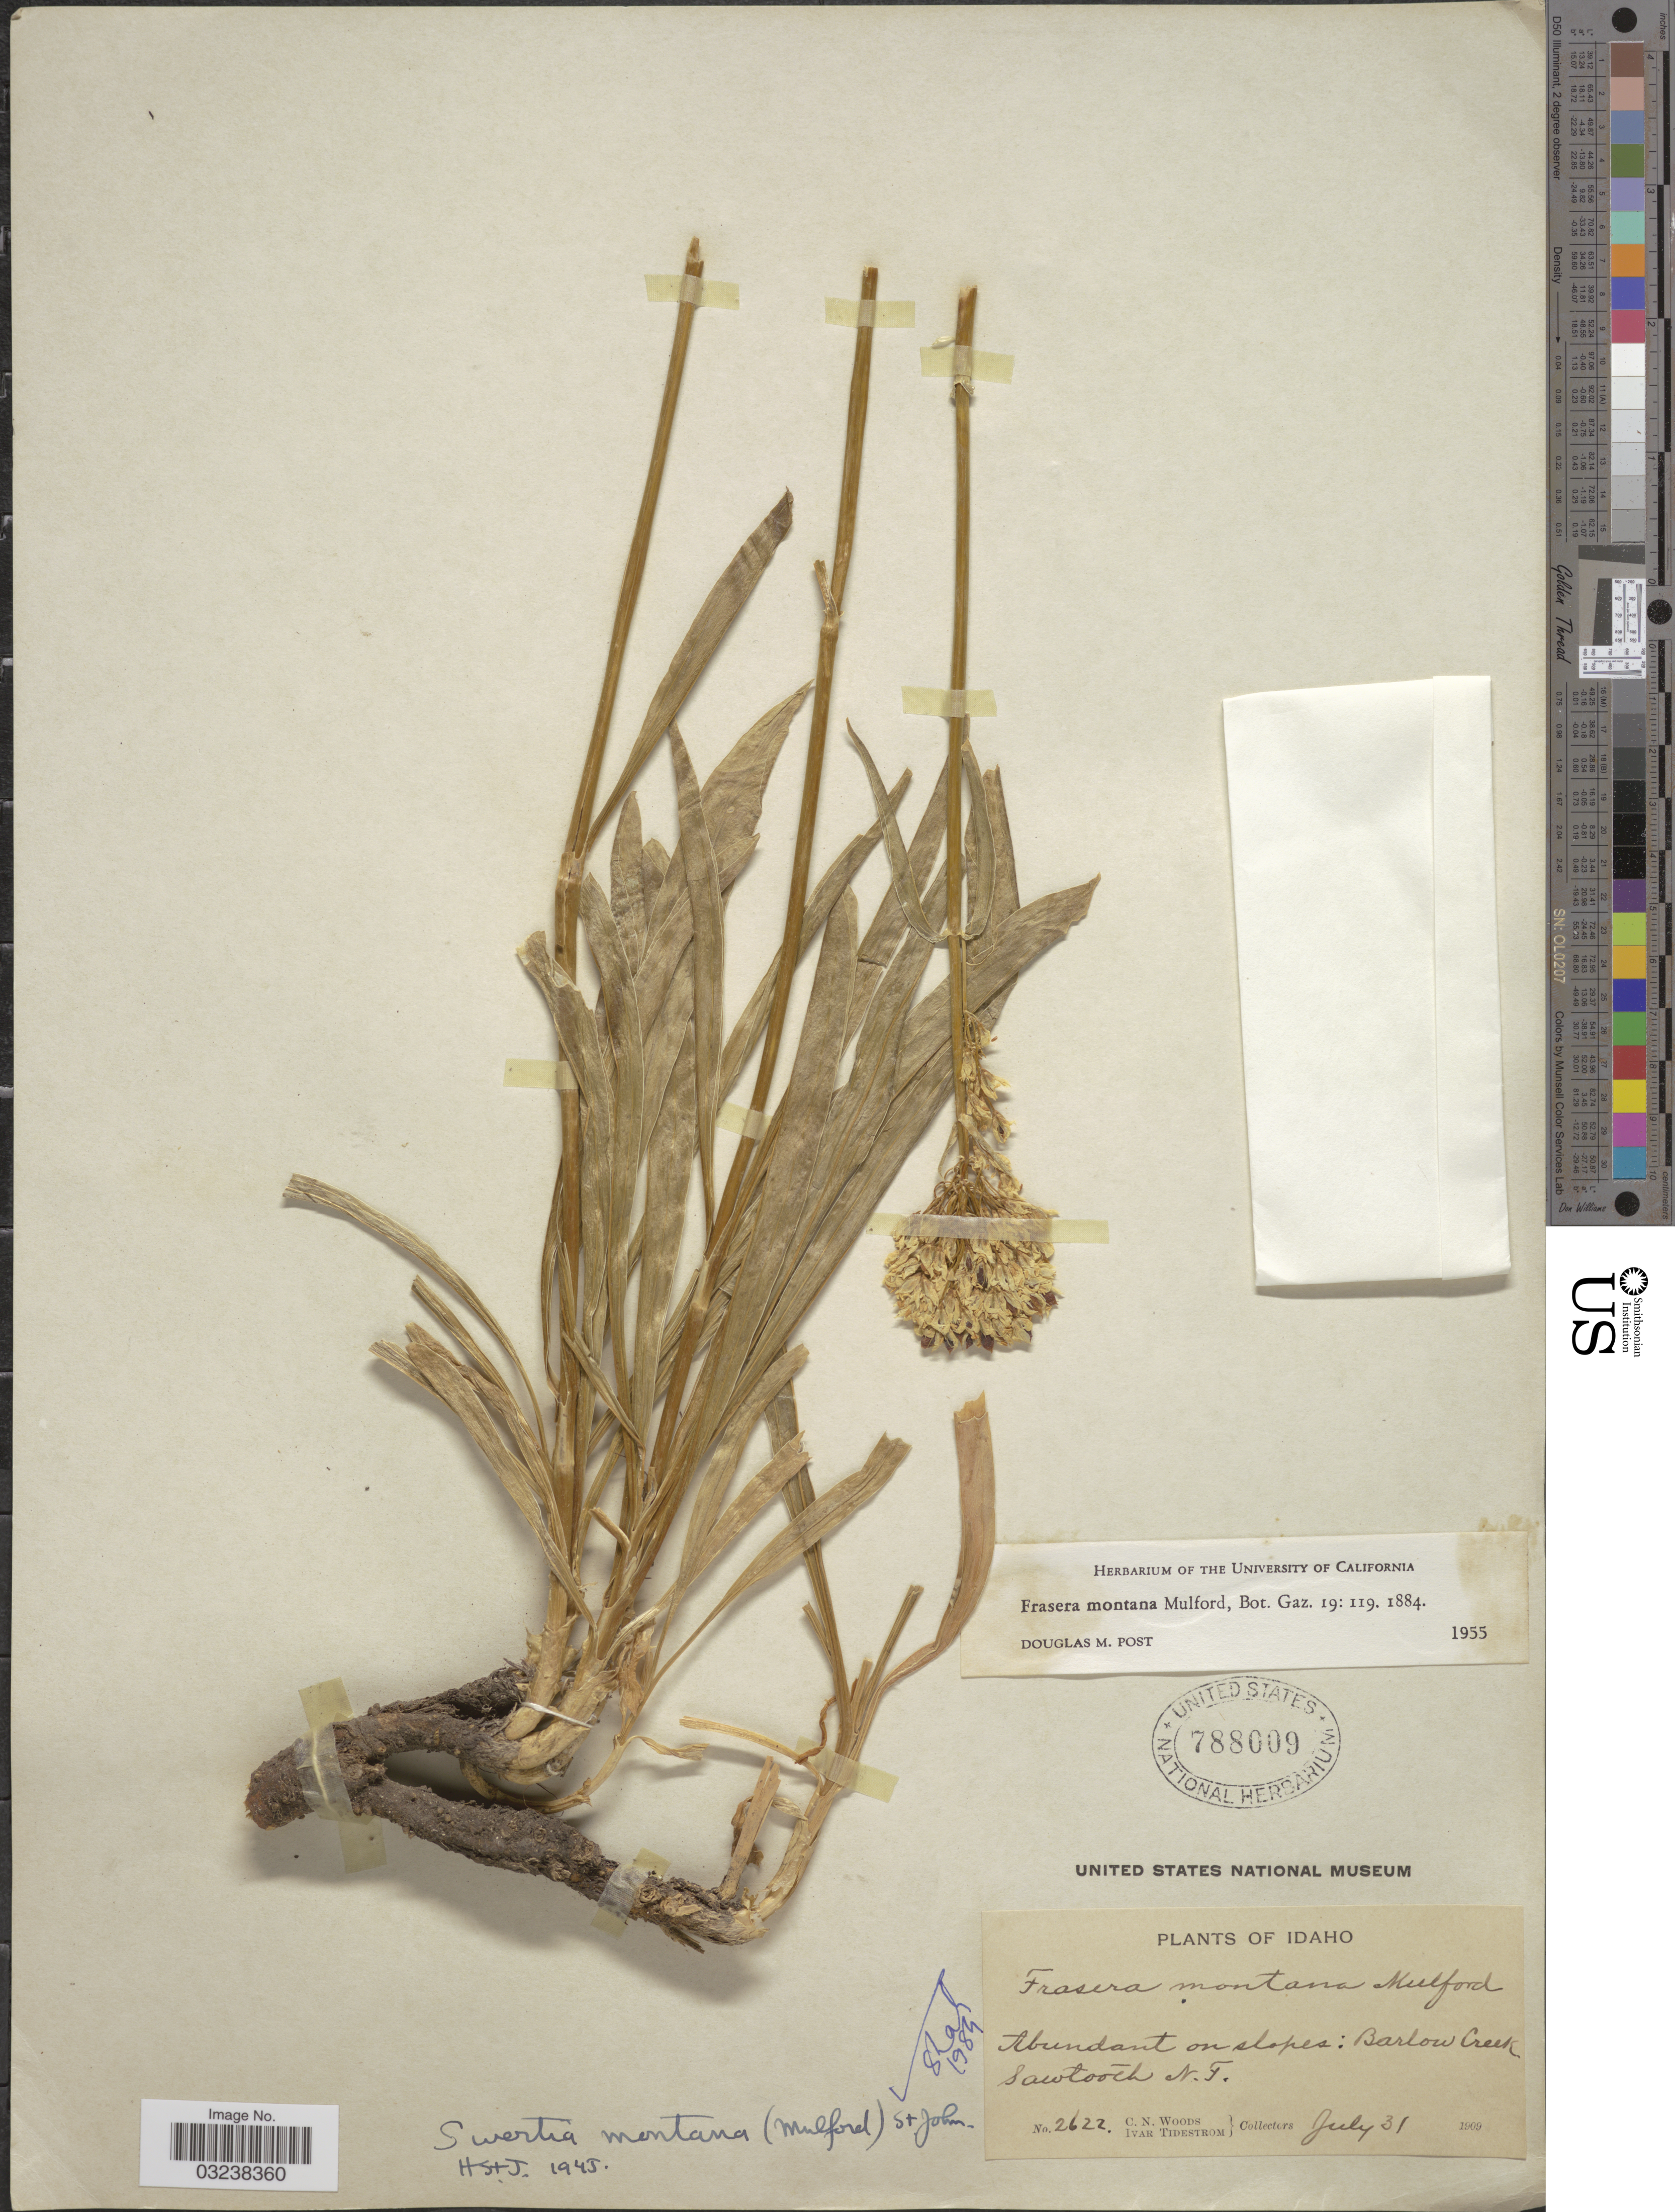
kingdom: Plantae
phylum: Tracheophyta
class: Magnoliopsida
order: Gentianales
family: Gentianaceae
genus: Swertia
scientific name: Swertia montana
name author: (Mulford) H. St. John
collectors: C. Woods & I. F. Tidestrom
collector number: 2622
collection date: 1909-07-31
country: United States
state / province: Idaho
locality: Abundant on slopes: Barlow Creek, Sawtooth N. T.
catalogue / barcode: US 788009